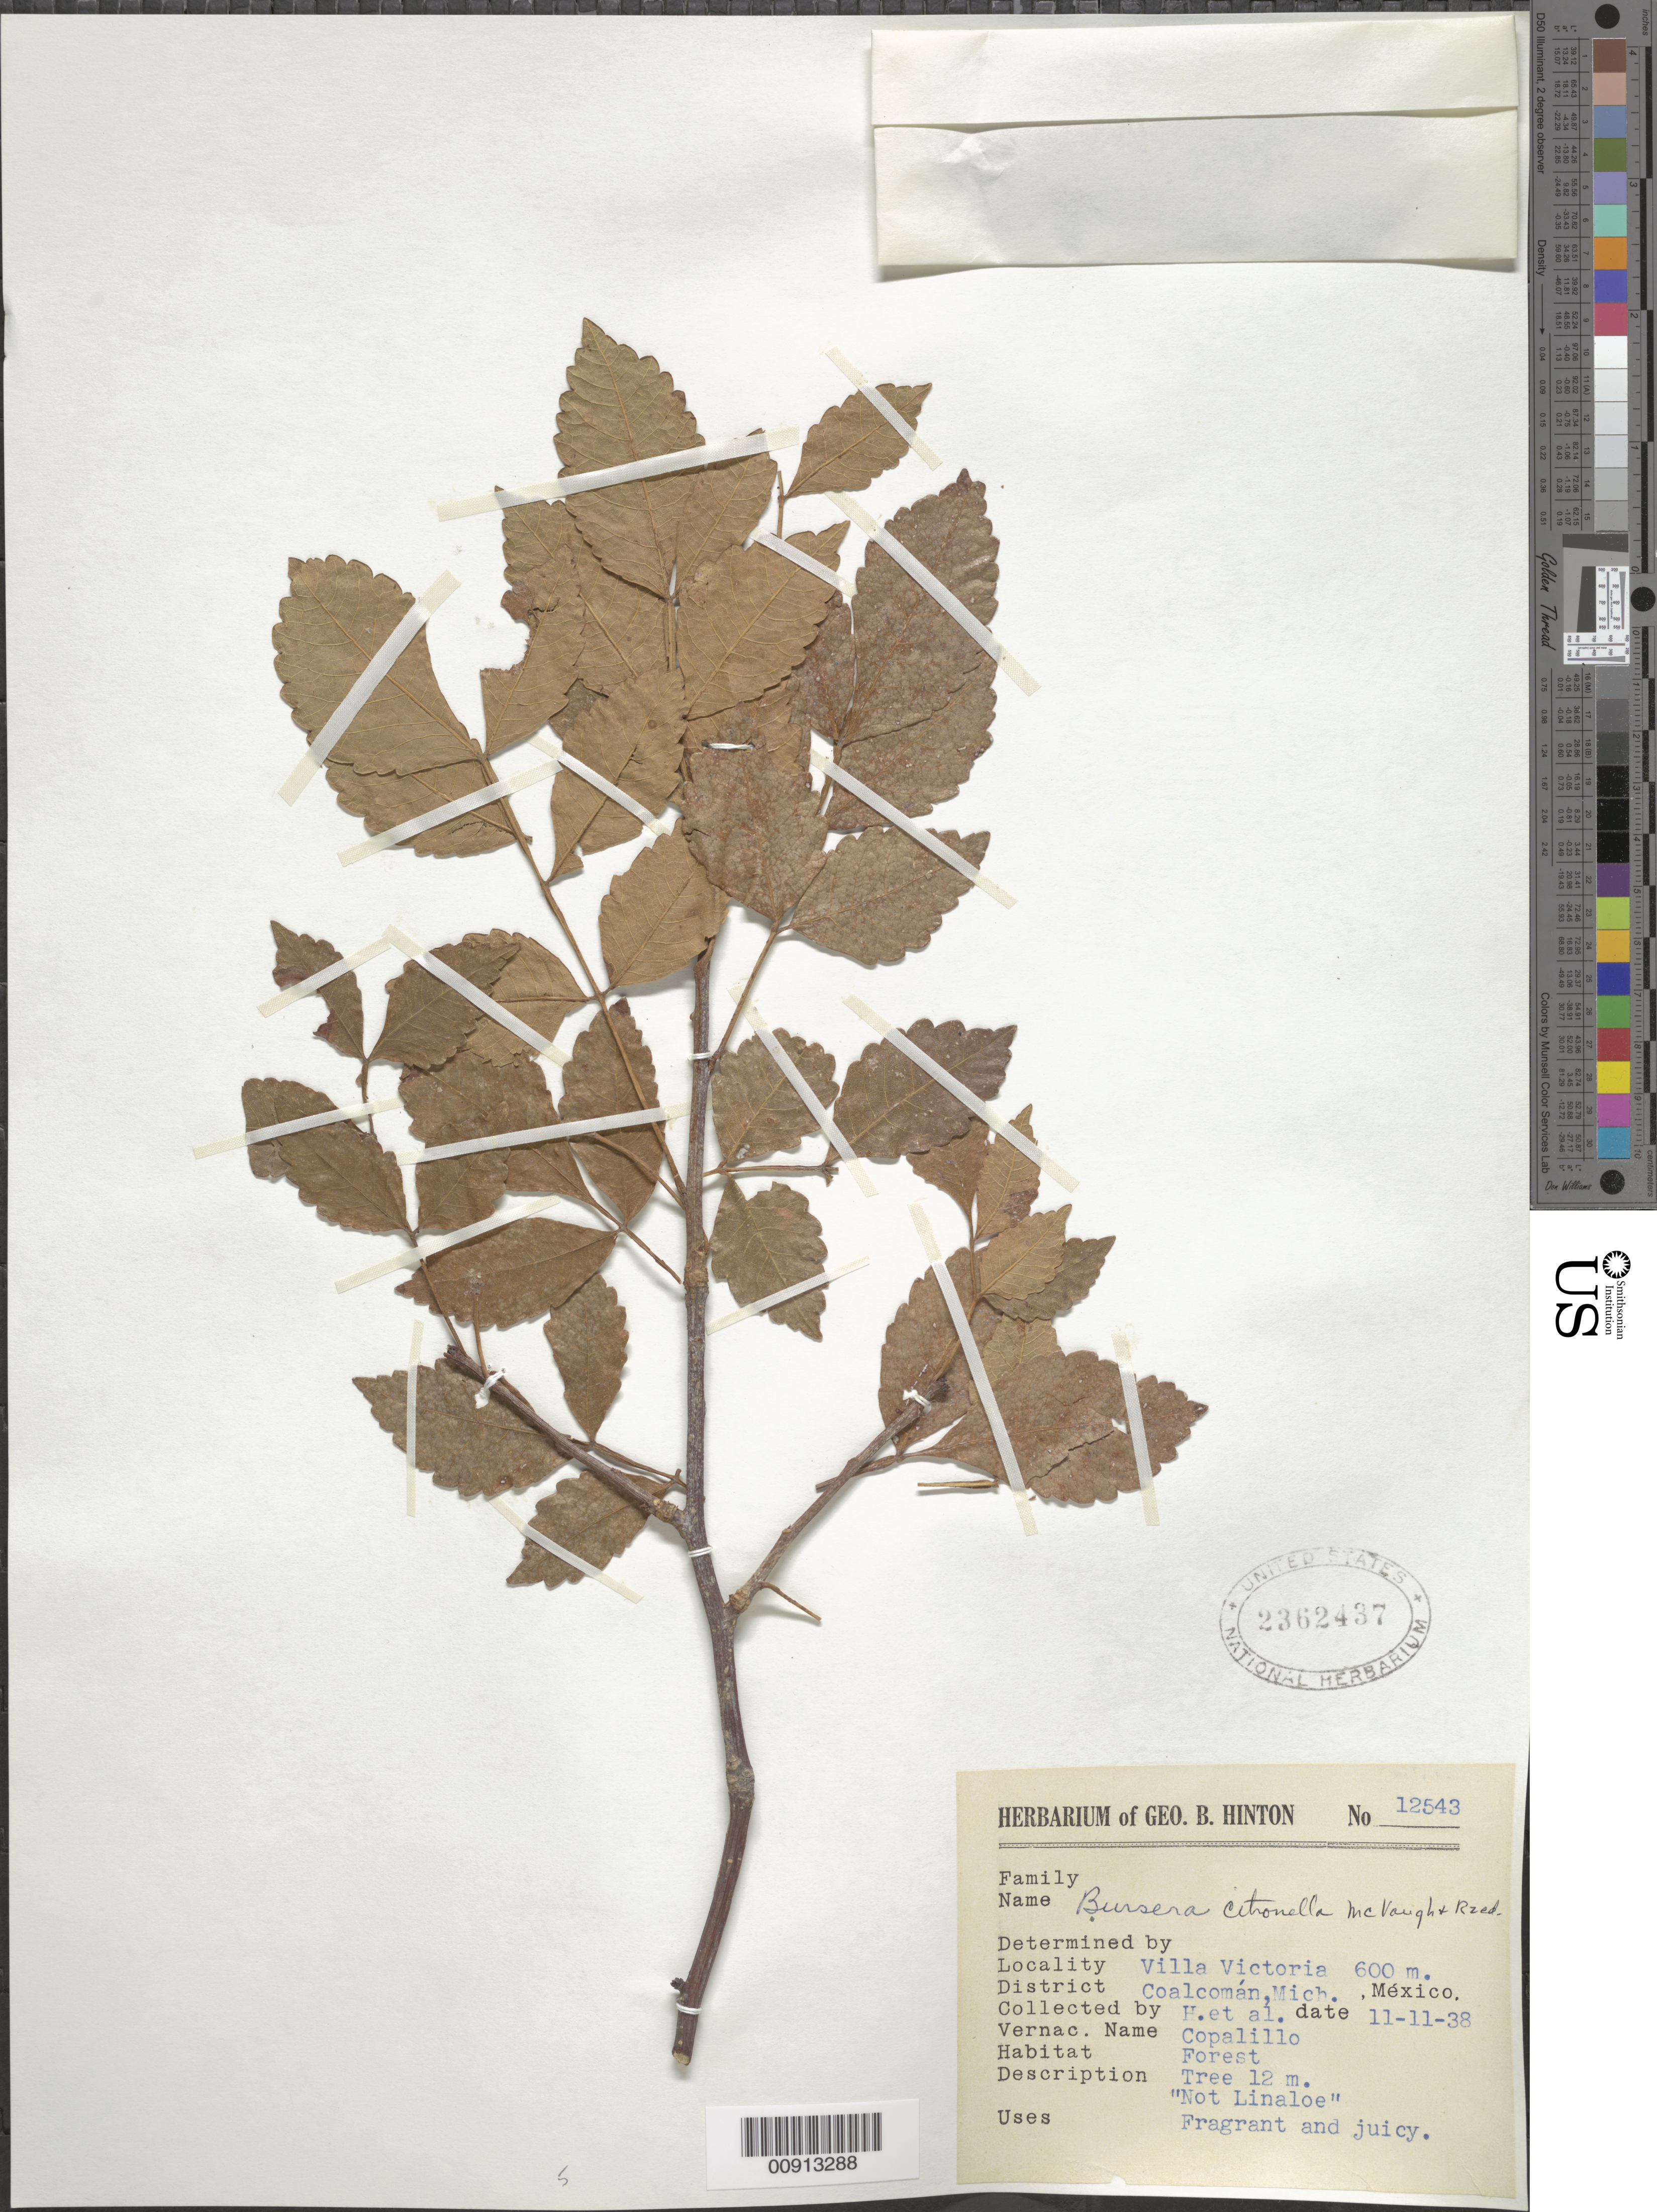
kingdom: Plantae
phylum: Tracheophyta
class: Magnoliopsida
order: Sapindales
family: Burseraceae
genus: Bursera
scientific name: Bursera citronella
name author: McVaugh & Rzed.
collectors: G. B. Hinton & et al.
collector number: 12543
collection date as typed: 11 Nov 1938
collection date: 1938-11-11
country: Mexico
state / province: Michoacán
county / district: Coalcomán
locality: Villa Victoria, District Coalcomán, Michoacán.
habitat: Forest.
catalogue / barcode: US 2362437